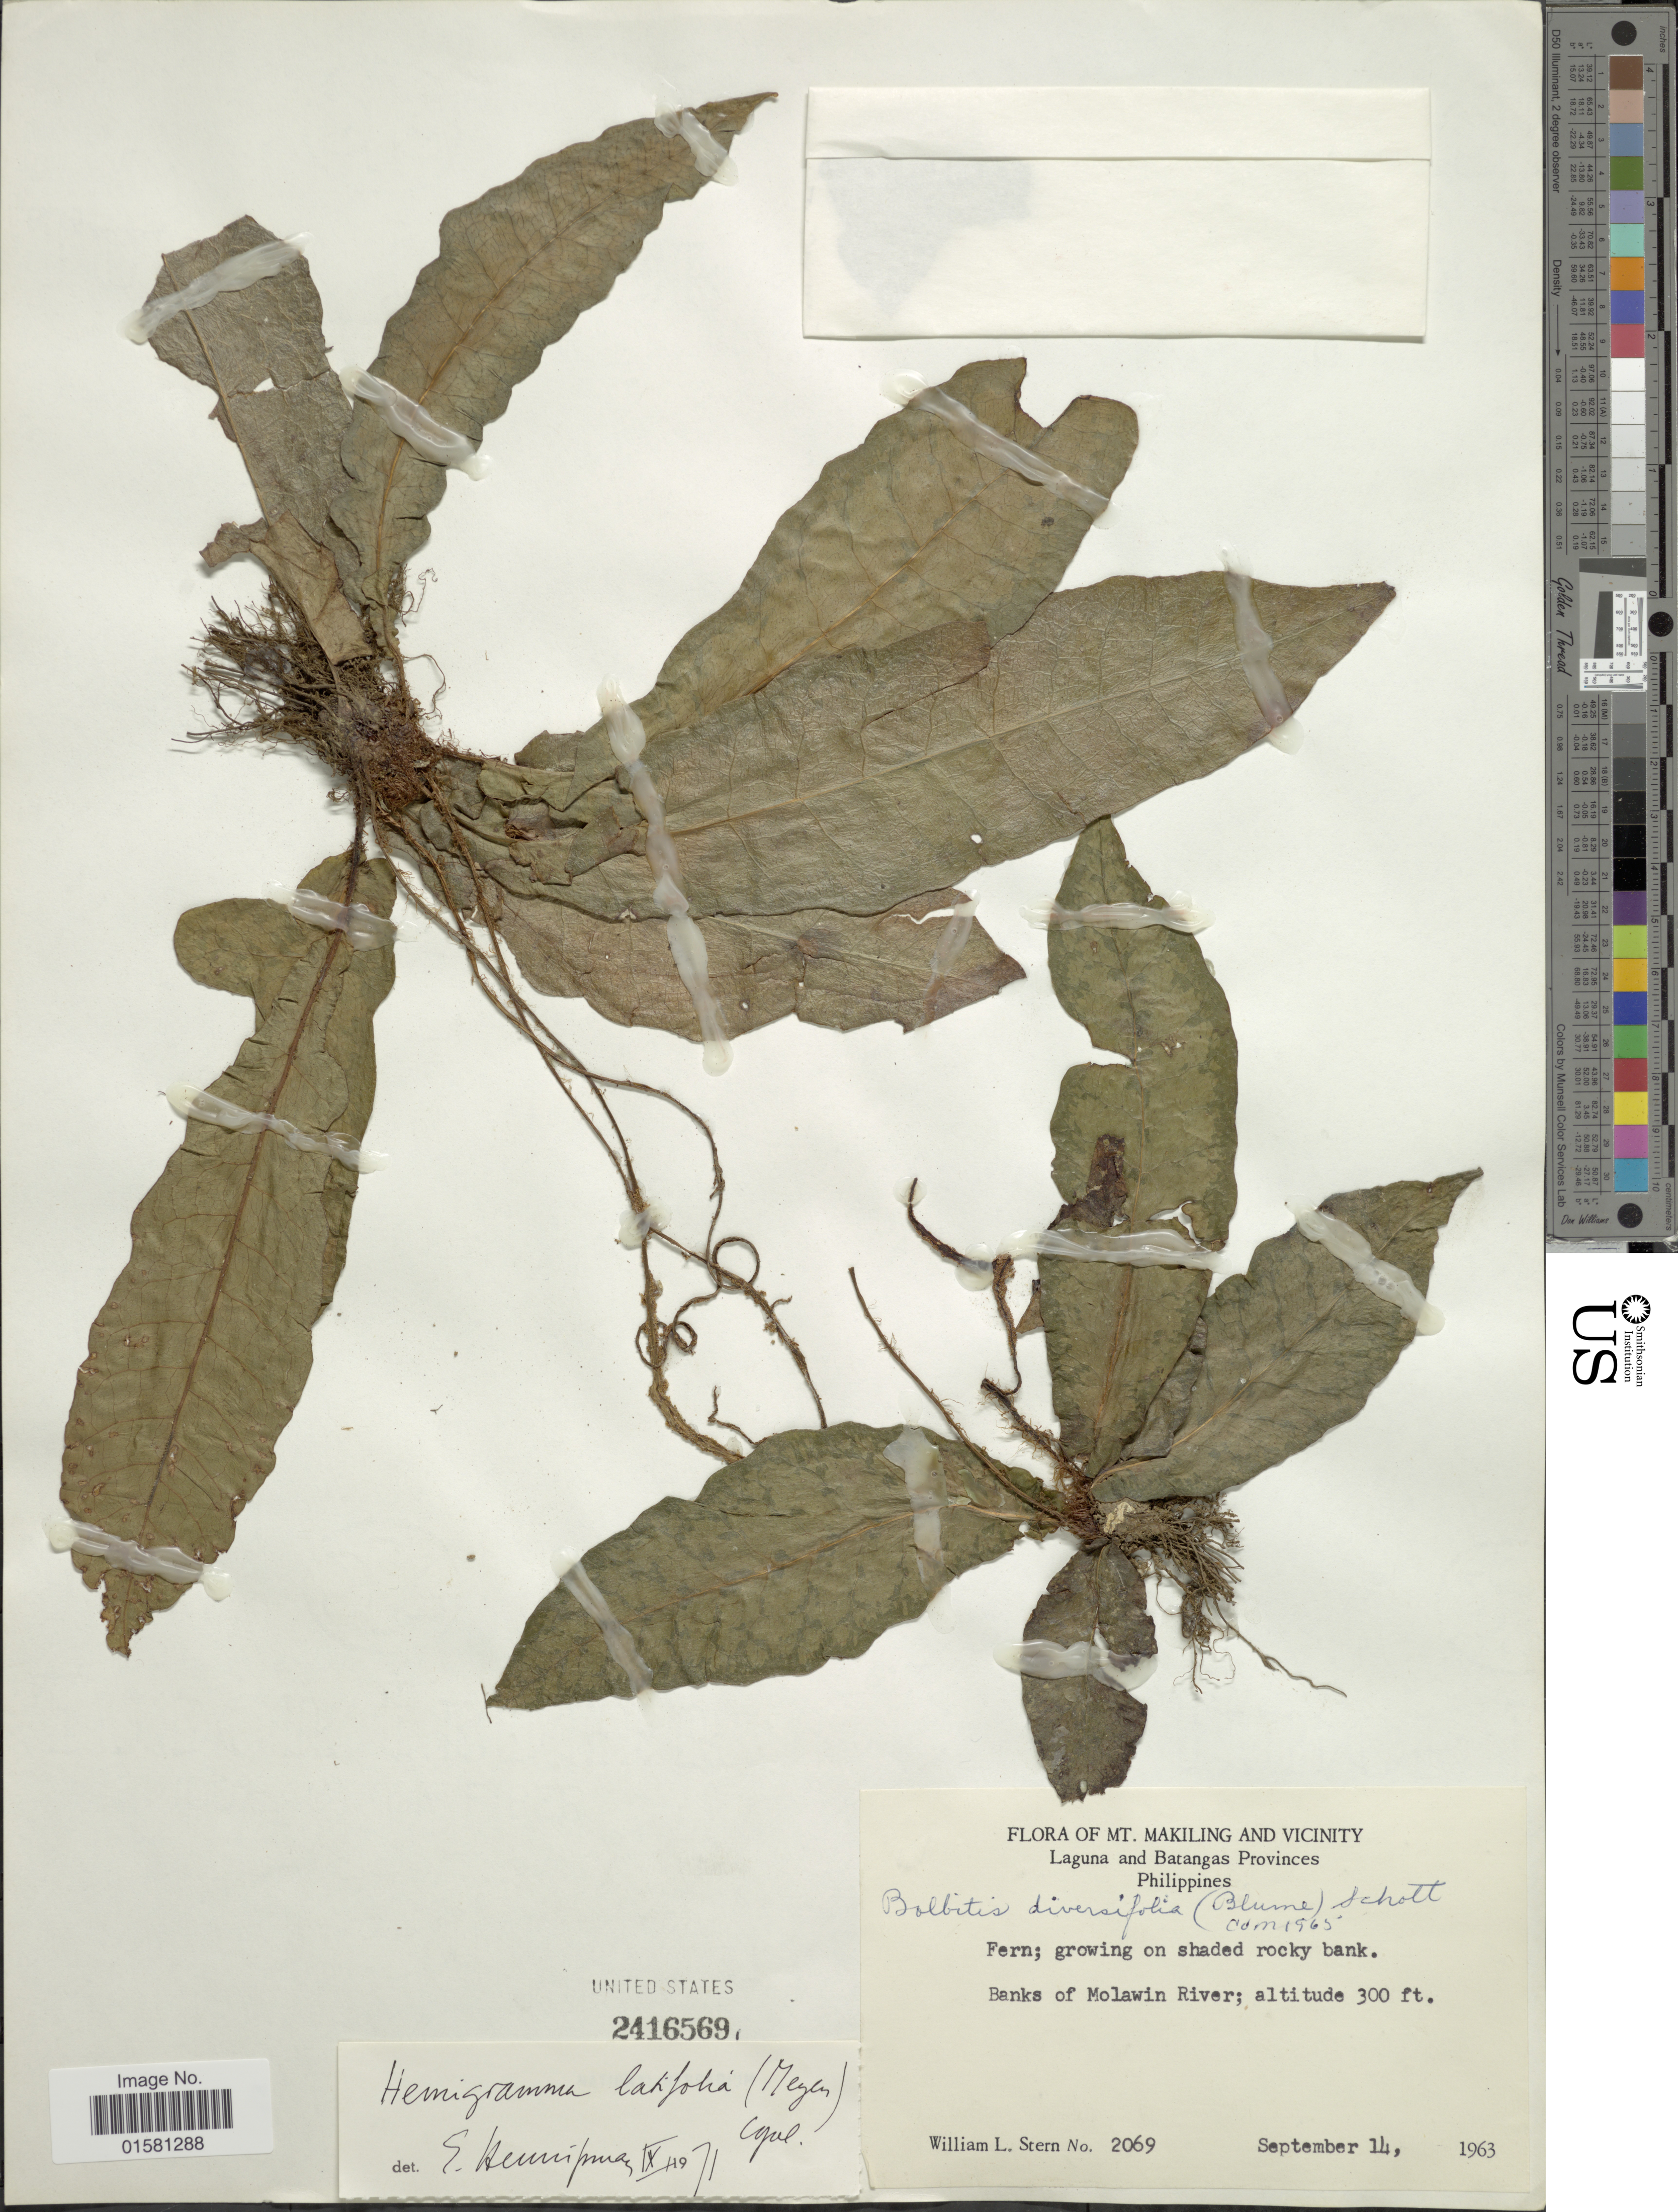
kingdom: Plantae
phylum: Tracheophyta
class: Polypodiopsida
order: Polypodiales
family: Tectariaceae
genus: Tectaria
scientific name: Tectaria taccifolia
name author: (Fée) M.G. Price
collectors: W. L. Stern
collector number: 2069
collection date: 1963-09-14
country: Philippines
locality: Mt. Makiling and vicinity, Laguna and Batangas Provinces Philippines, banks of Molawin River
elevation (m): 91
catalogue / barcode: US 2416569